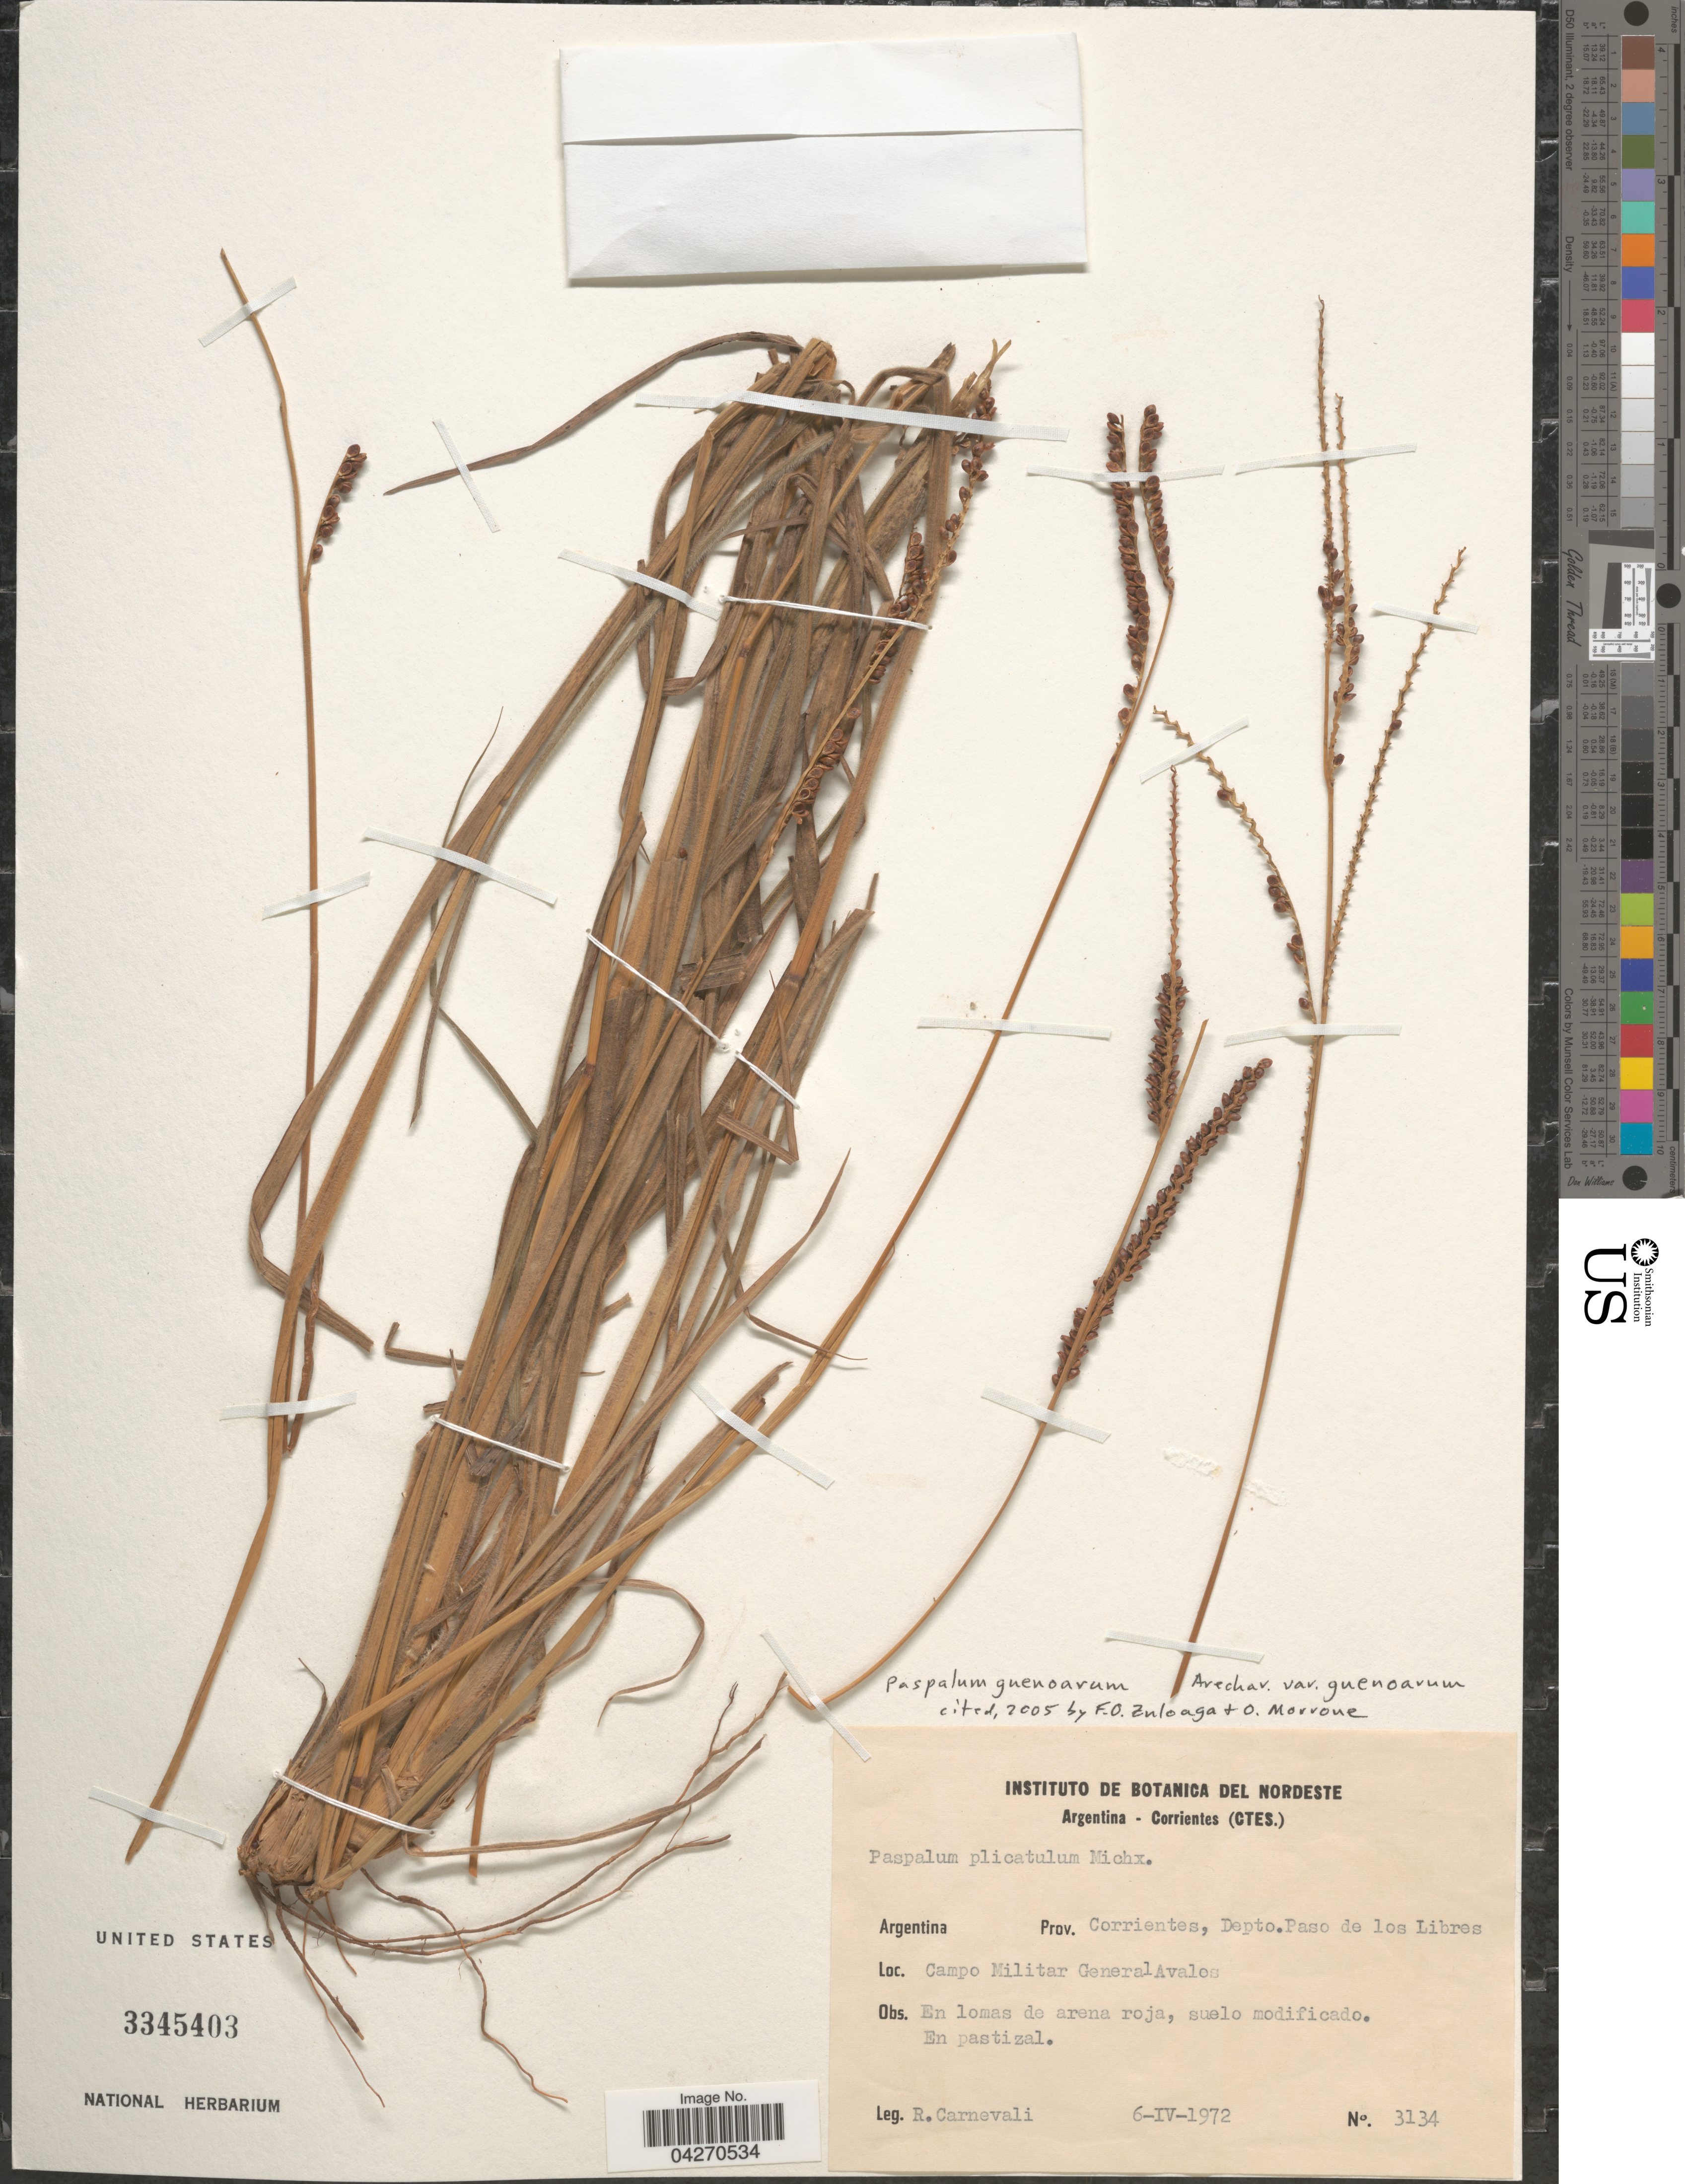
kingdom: Plantae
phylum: Tracheophyta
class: Liliopsida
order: Poales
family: Poaceae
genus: Paspalum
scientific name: Paspalum guenoarum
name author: Arechav.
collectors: R. Carnevali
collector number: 3134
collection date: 1972-04-06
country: Argentina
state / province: Corrientes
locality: Depto. Paso de los Libres. Campo Militar General Avalos.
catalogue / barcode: US 3345403